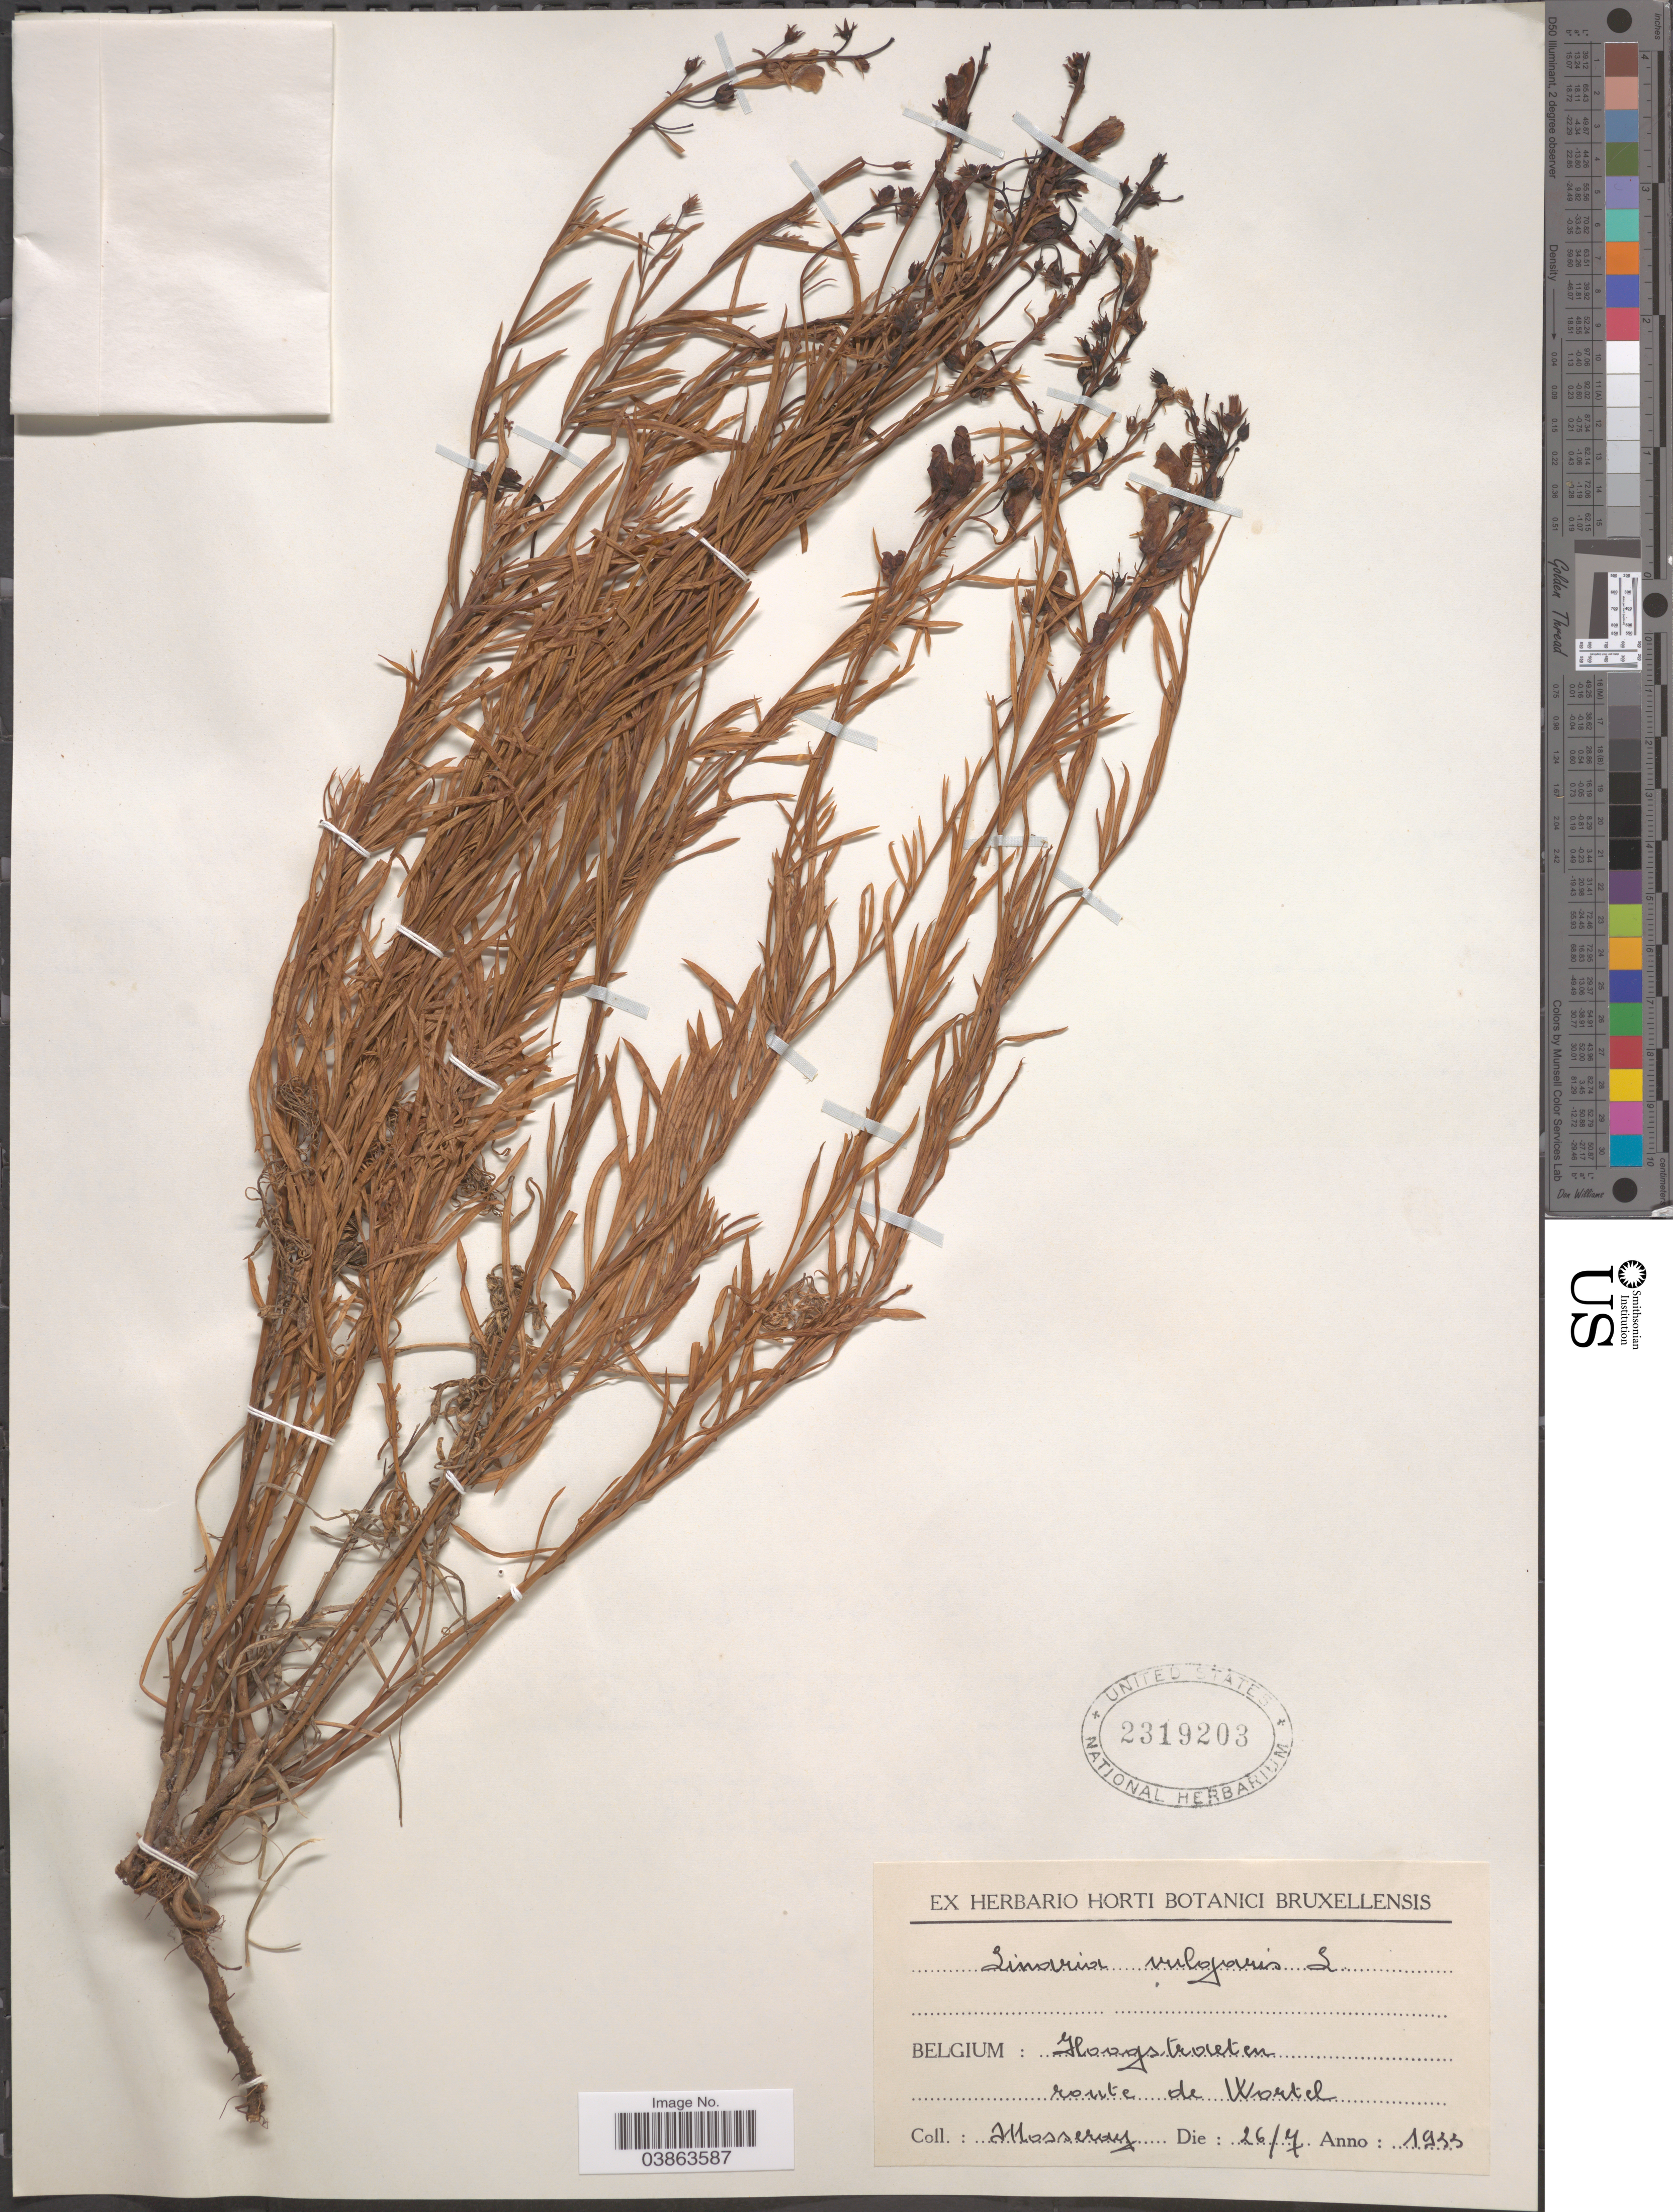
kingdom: Plantae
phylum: Tracheophyta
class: Magnoliopsida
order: Lamiales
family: Plantaginaceae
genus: Linaria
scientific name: Linaria vulgaris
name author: Mill.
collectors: Mosseray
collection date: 1933-07-26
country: Belgium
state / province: Brussels, Capital District of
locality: Hoogstraeten route de Wortel.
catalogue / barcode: US 2319203